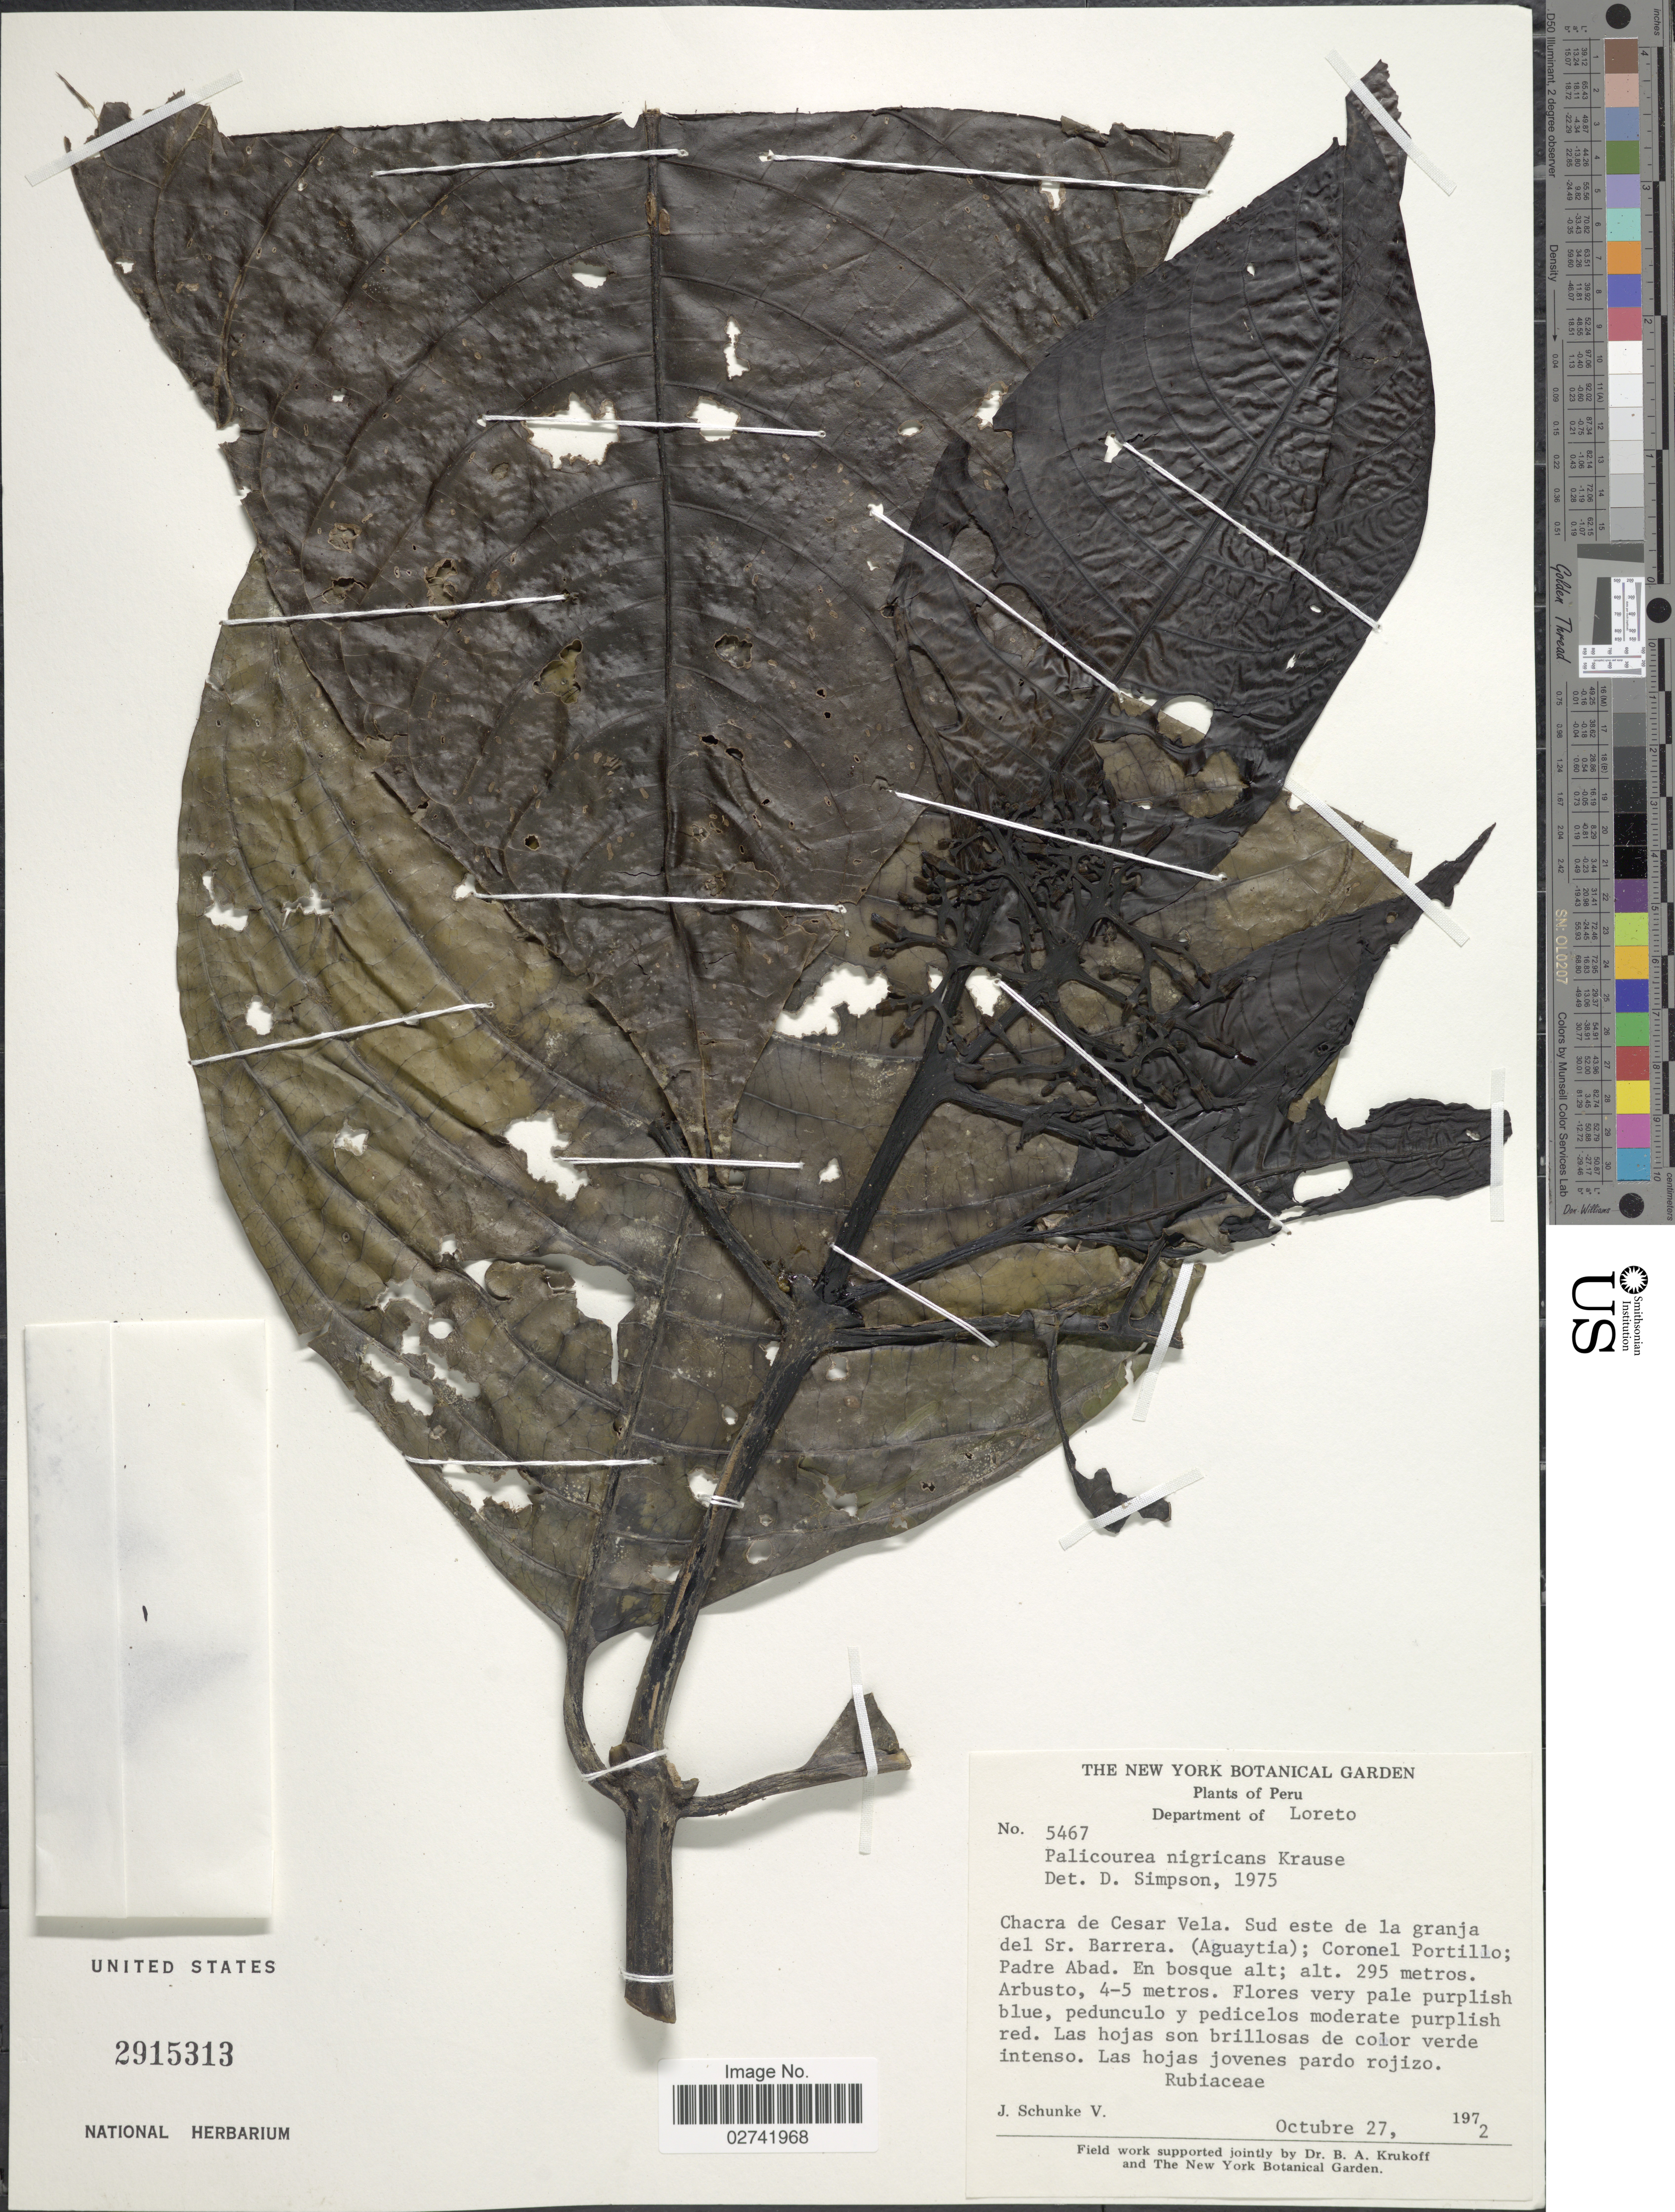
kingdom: Plantae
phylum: Tracheophyta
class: Magnoliopsida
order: Gentianales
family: Rubiaceae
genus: Palicourea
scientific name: Palicourea nigricans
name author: Krause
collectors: J. Schunke Vigo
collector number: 5467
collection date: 1972-10-27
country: Peru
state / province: Loreto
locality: Chacra de Cesar Vela, Sud este de la granja del Sr. Barrera (Aguaytoa); Coronel Portillo; Padre Abad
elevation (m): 295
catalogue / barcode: US 2915313